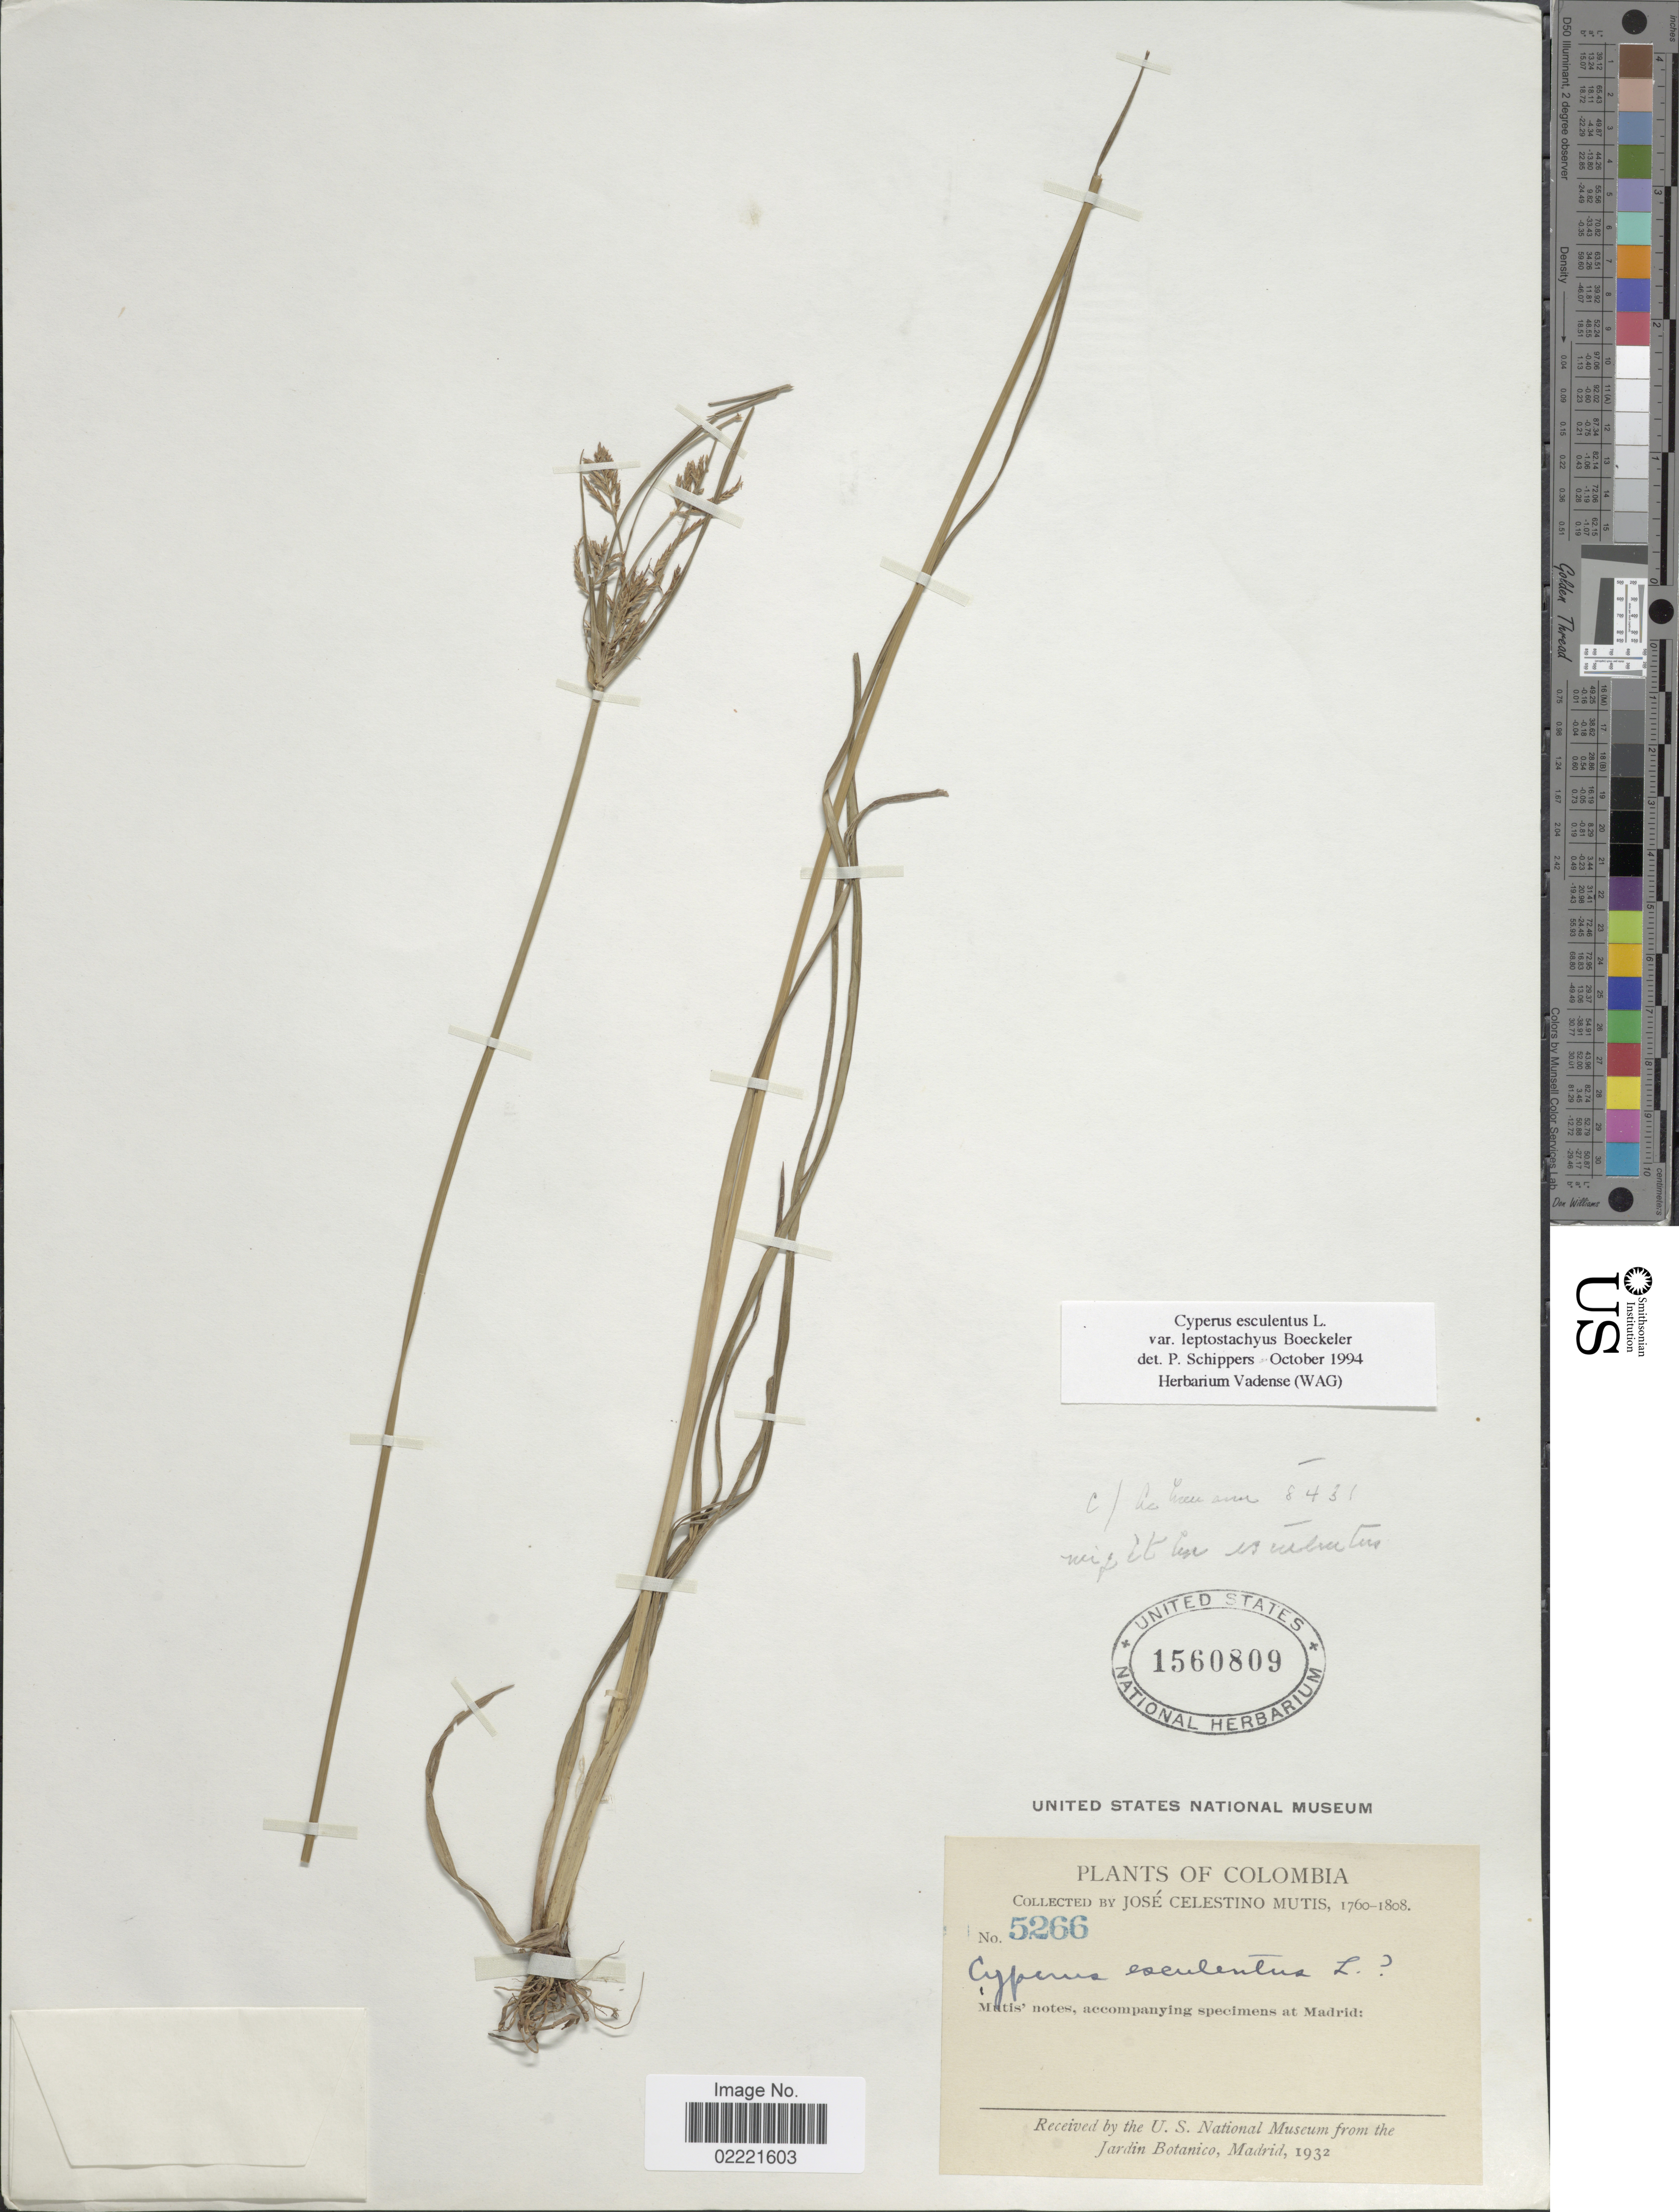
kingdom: Plantae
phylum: Tracheophyta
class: Liliopsida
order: Poales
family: Cyperaceae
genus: Cyperus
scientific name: Cyperus esculentus var. leptostachyus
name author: Boeckeler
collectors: J. C. B. Mutis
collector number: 5266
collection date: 1760/1808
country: Colombia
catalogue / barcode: US 1560809